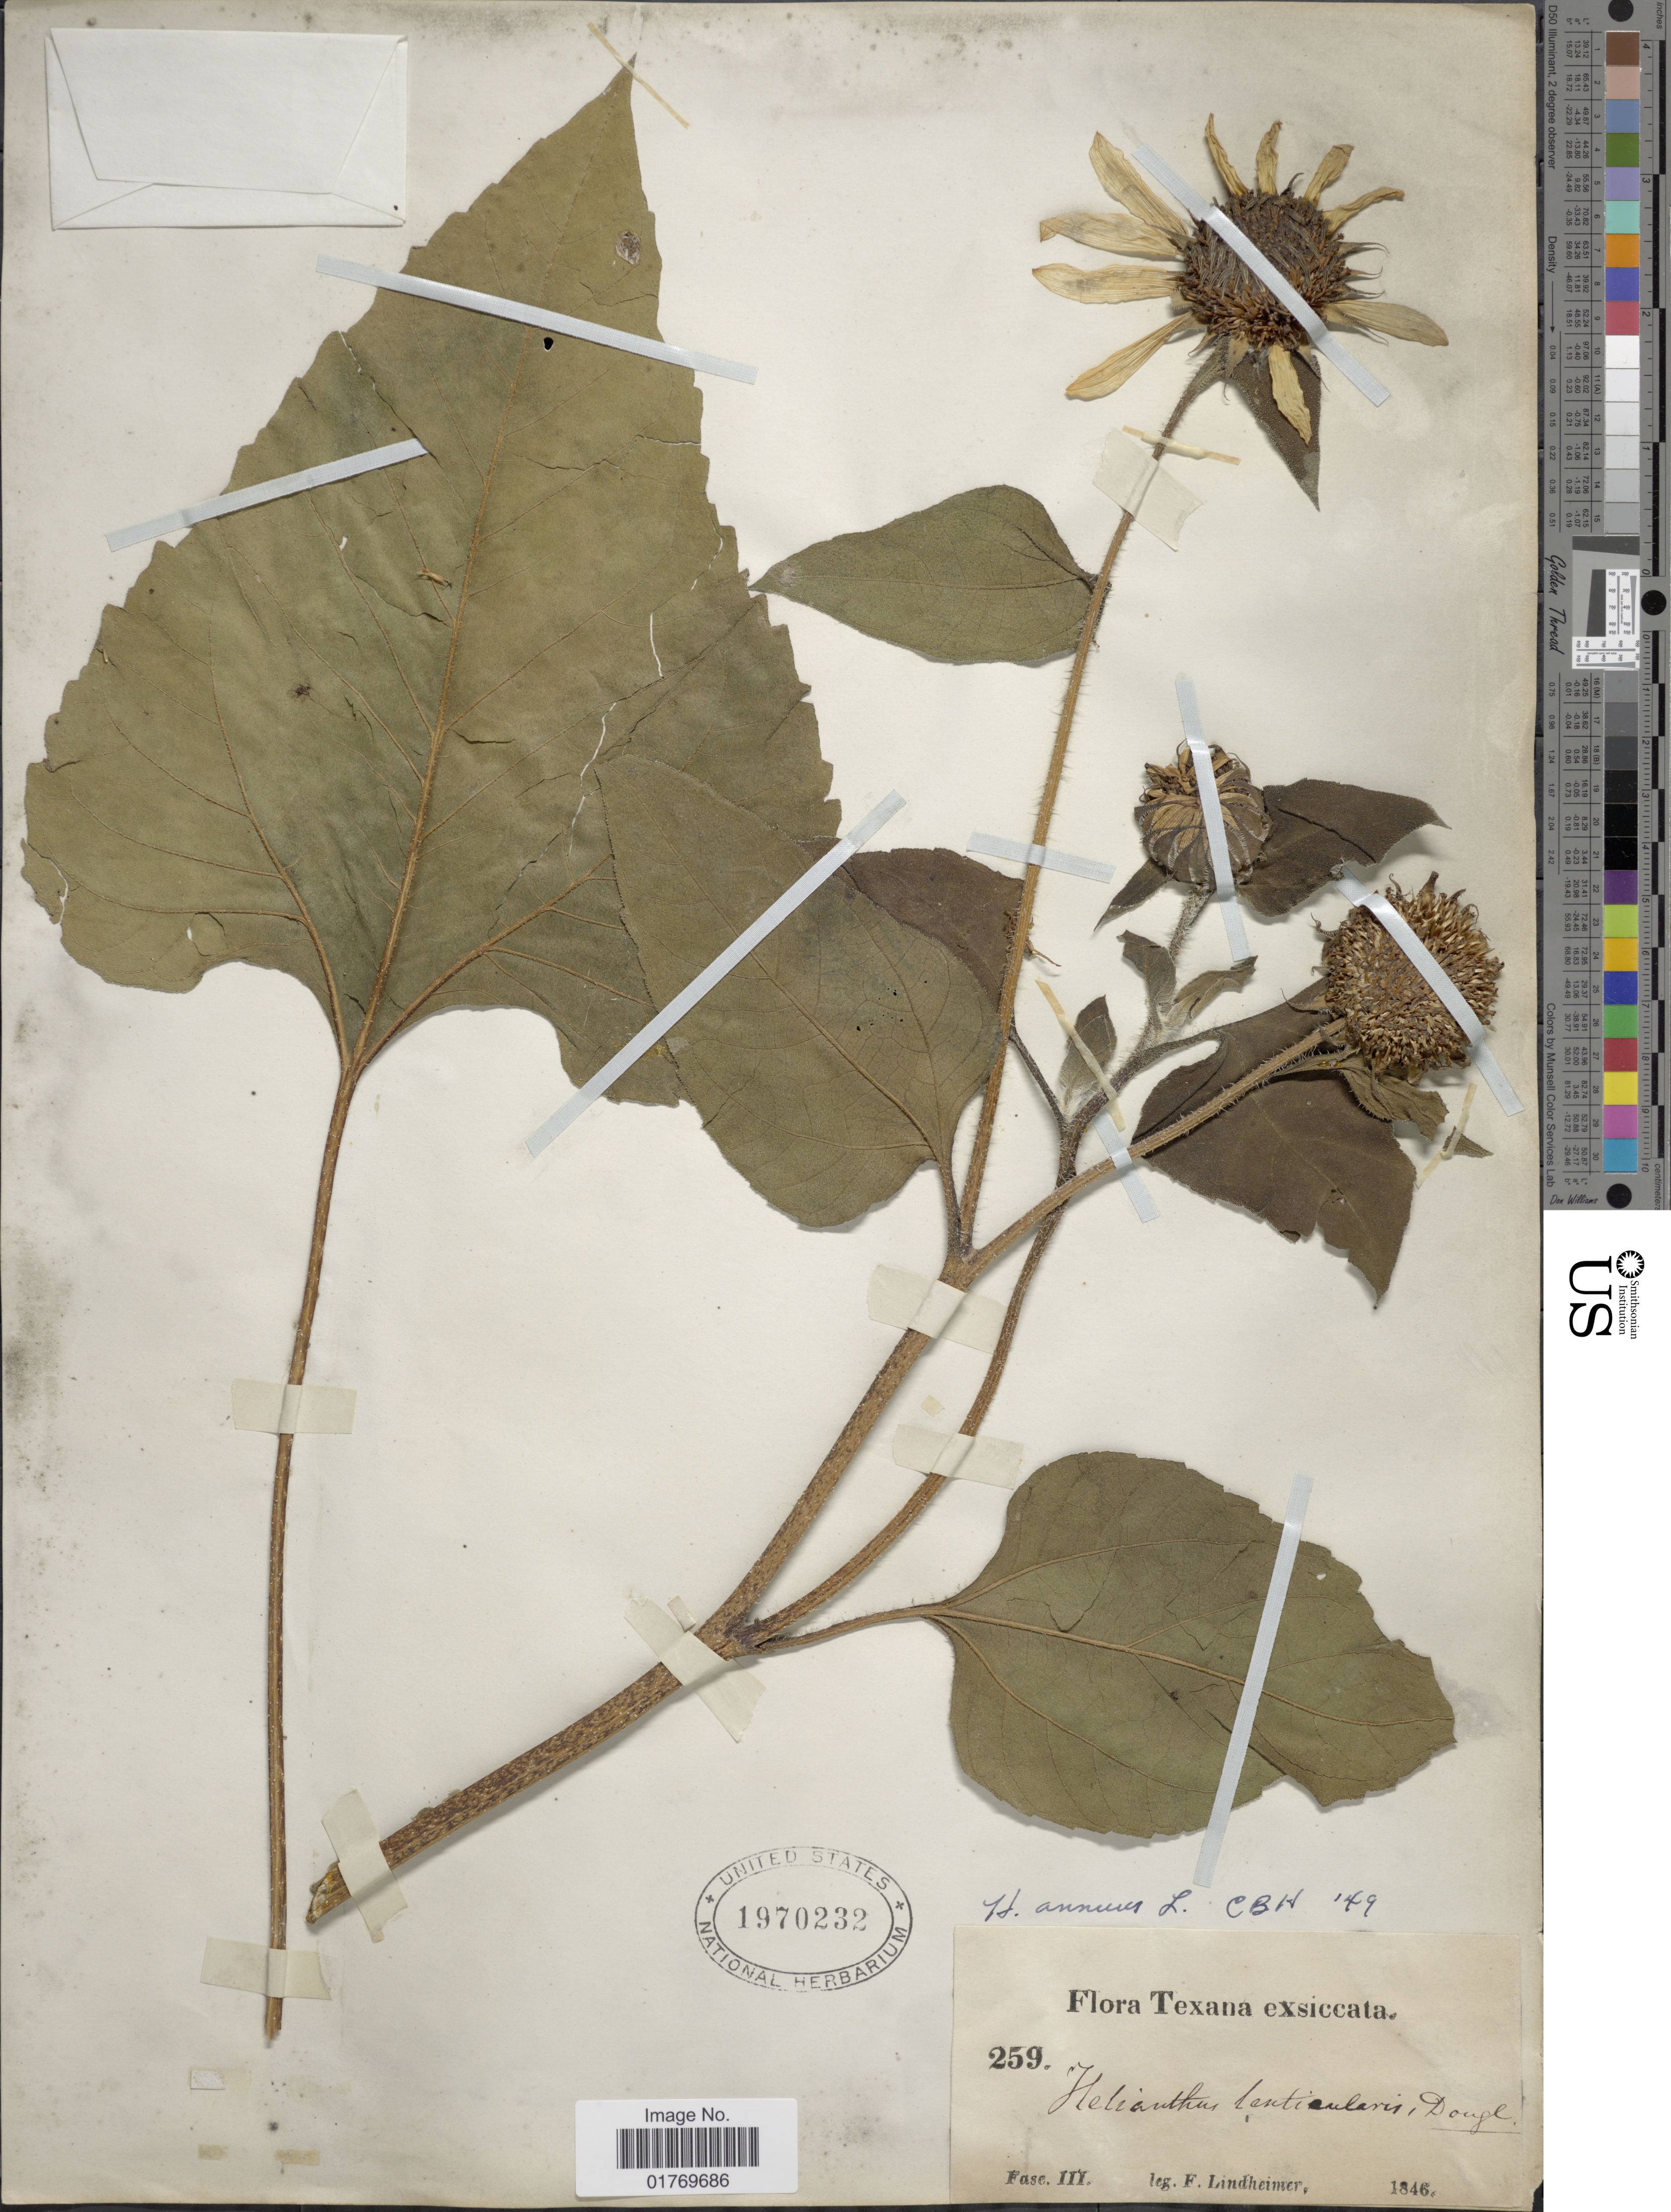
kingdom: Plantae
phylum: Tracheophyta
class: Magnoliopsida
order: Asterales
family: Asteraceae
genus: Helianthus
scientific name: Helianthus annuus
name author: L.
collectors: F. Lindheimer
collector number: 259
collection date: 1846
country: United States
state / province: Texas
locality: Fase III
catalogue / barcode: US 1970232